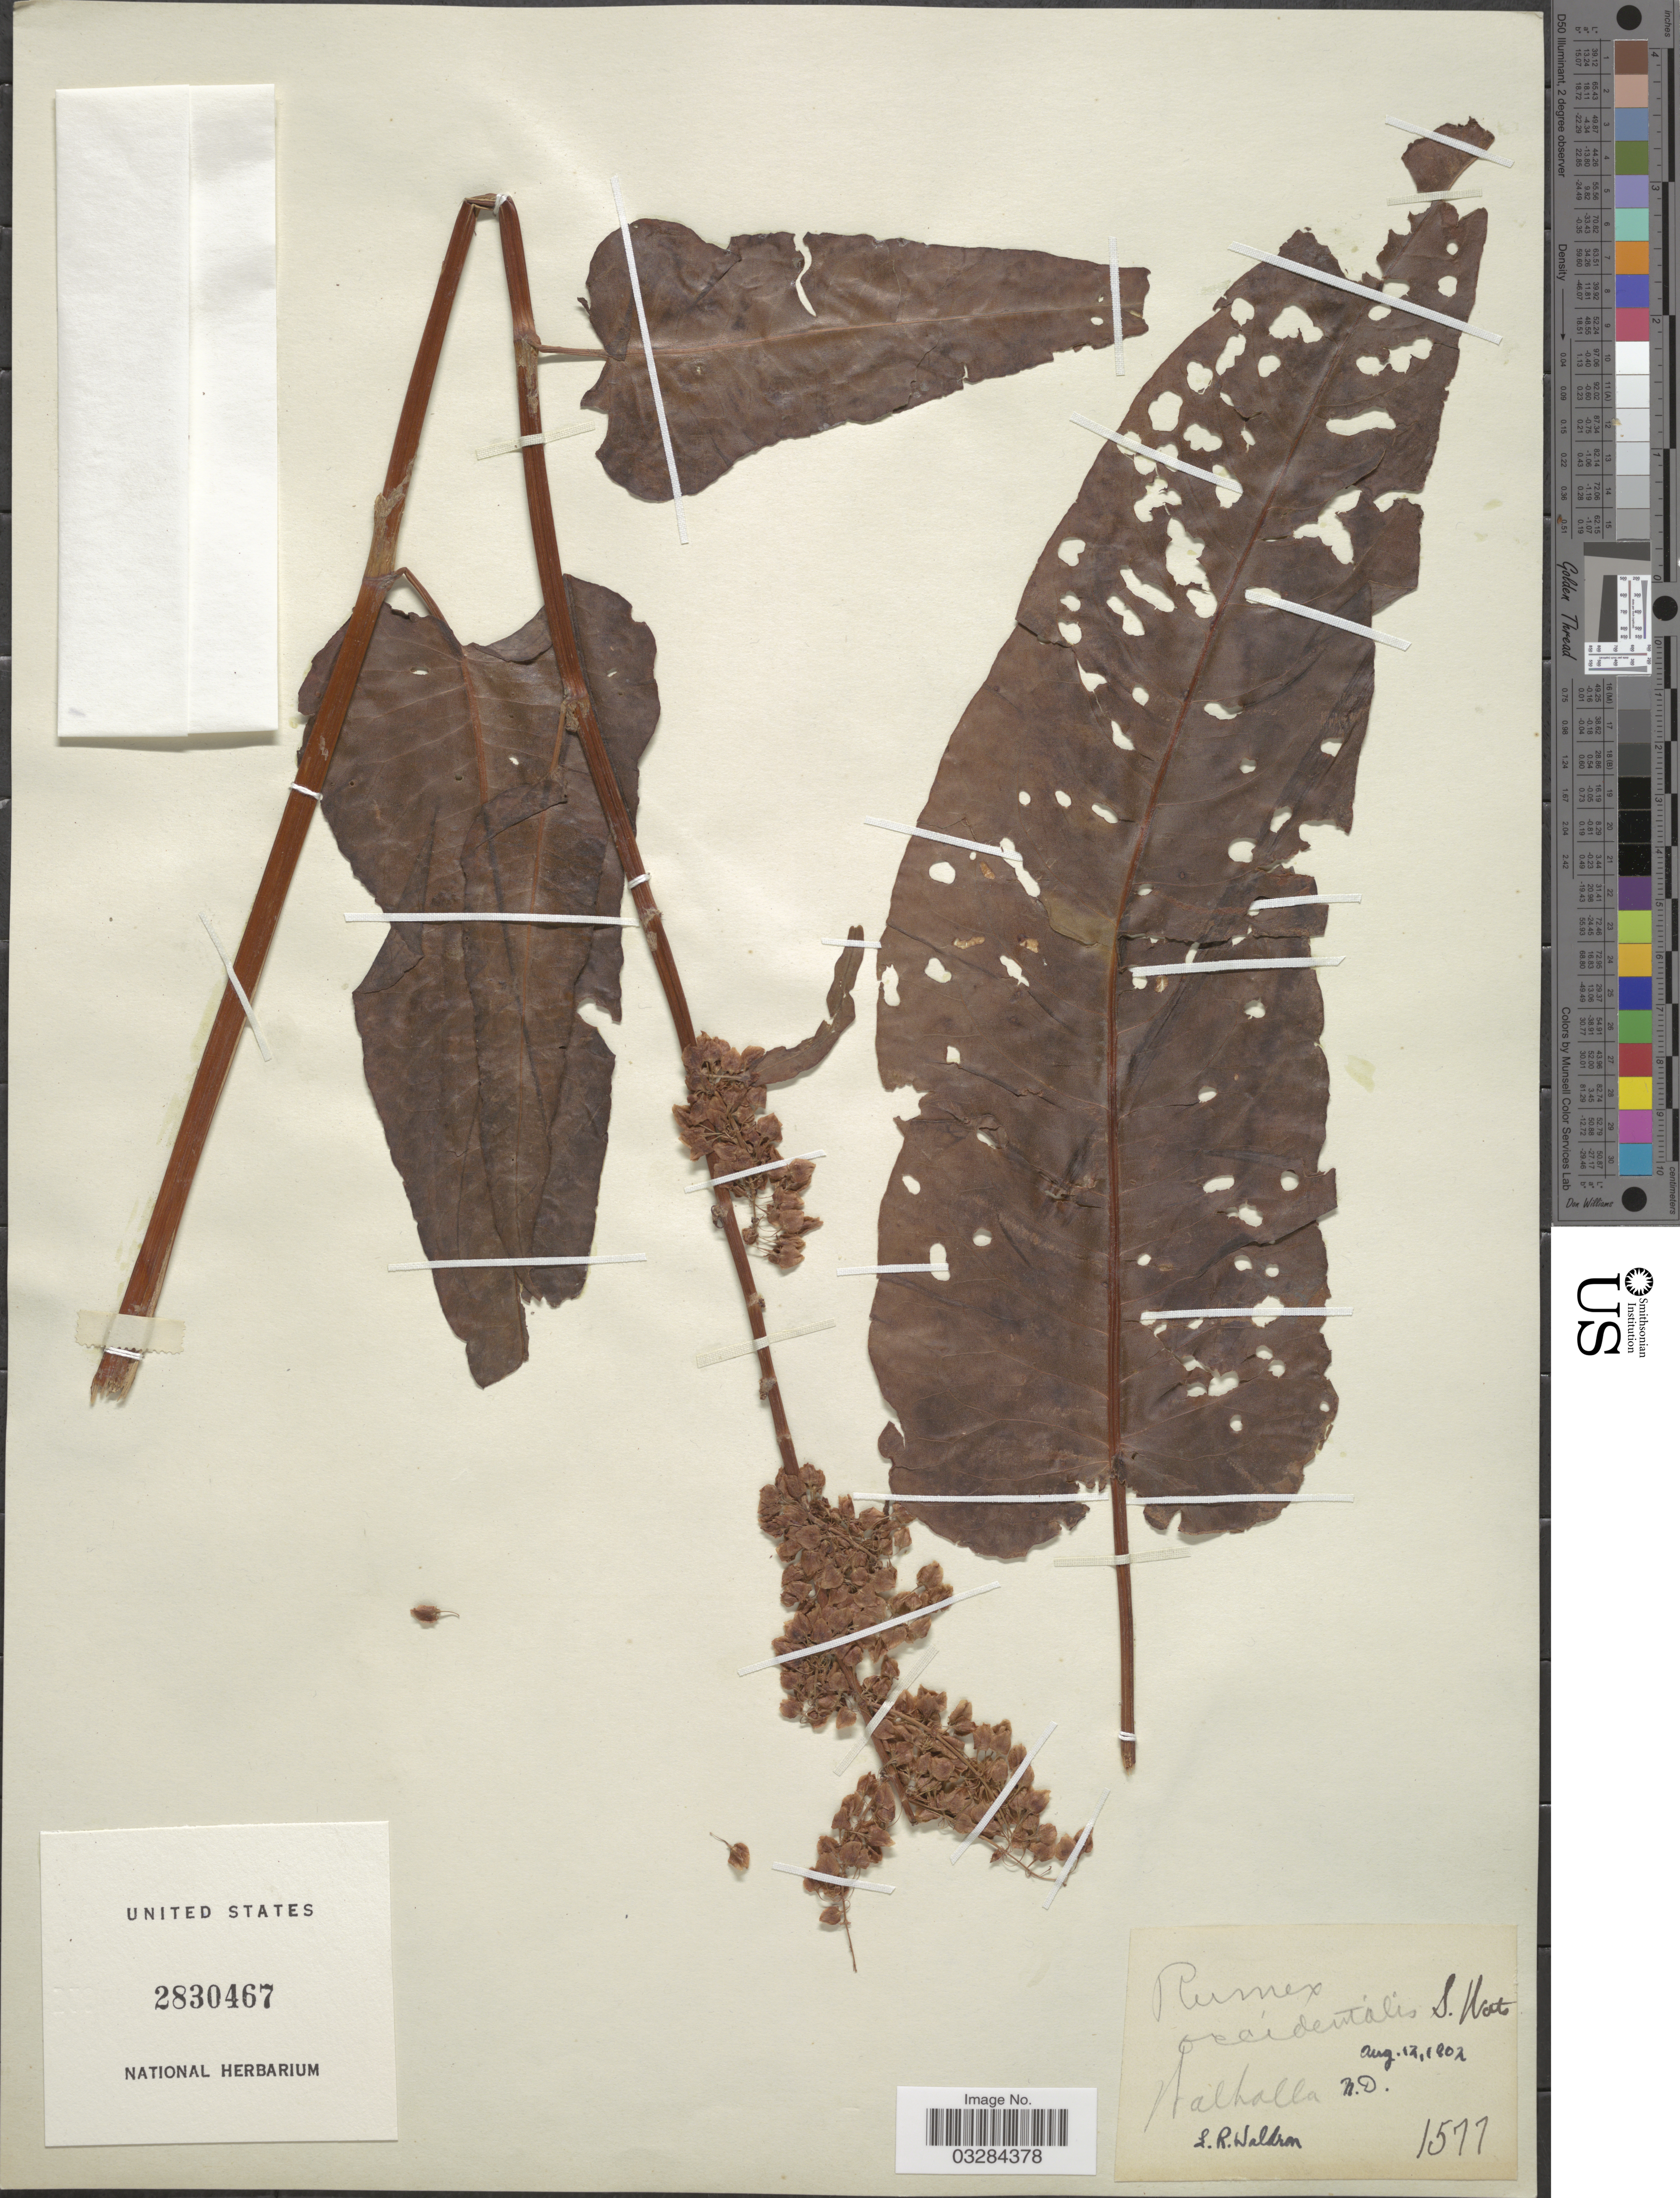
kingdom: Plantae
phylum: Tracheophyta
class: Magnoliopsida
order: Caryophyllales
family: Polygonaceae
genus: Rumex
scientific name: Rumex occidentalis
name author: S. Watson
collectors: S. Waldron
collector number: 1577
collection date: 1802-08-12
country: United States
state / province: North Dakota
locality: Walhalla.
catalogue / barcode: US 2830467